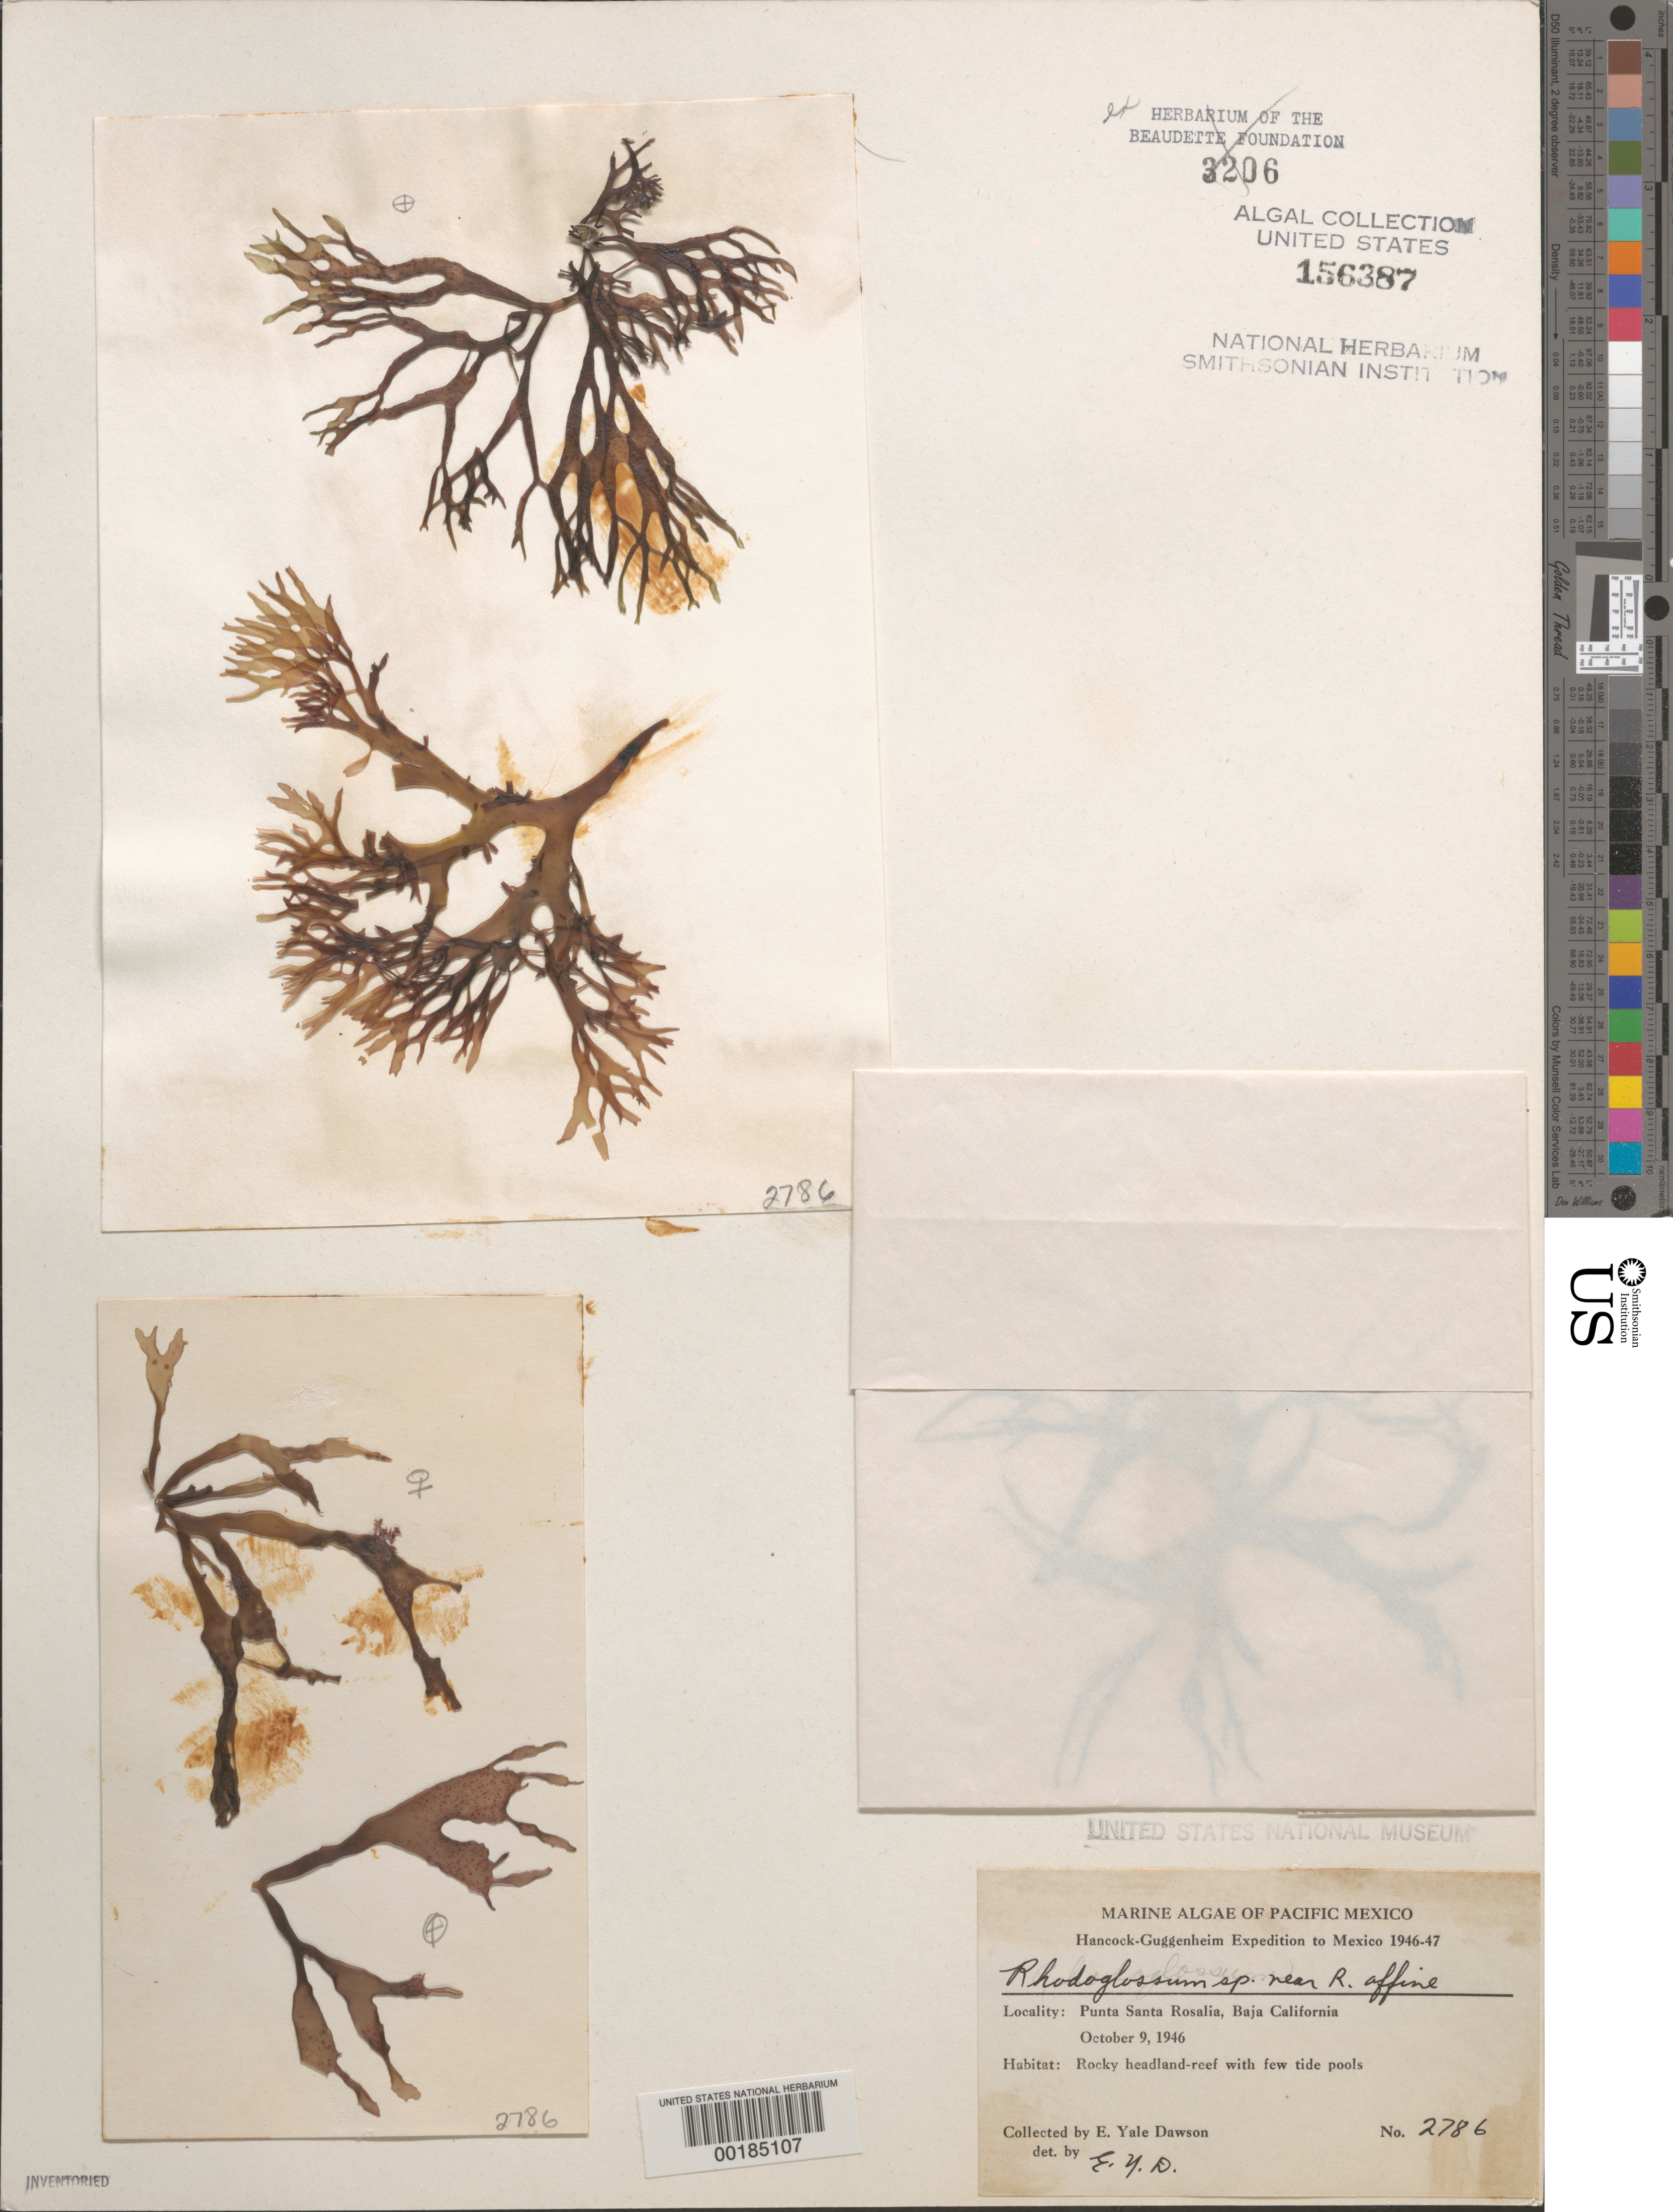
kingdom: Plantae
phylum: Rhodophyta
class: Florideophyceae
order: Gigartinales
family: Gigartinaceae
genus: Mazzaella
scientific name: Mazzaella affinis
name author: (Harvey) Fredericq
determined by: Algae name updating Project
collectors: E. Y. Dawson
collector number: EYD 2786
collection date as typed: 09 Oct 1946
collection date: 1946-10-09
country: Mexico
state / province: Baja California Sur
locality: Punta Santa Rosalia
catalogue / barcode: US 156387